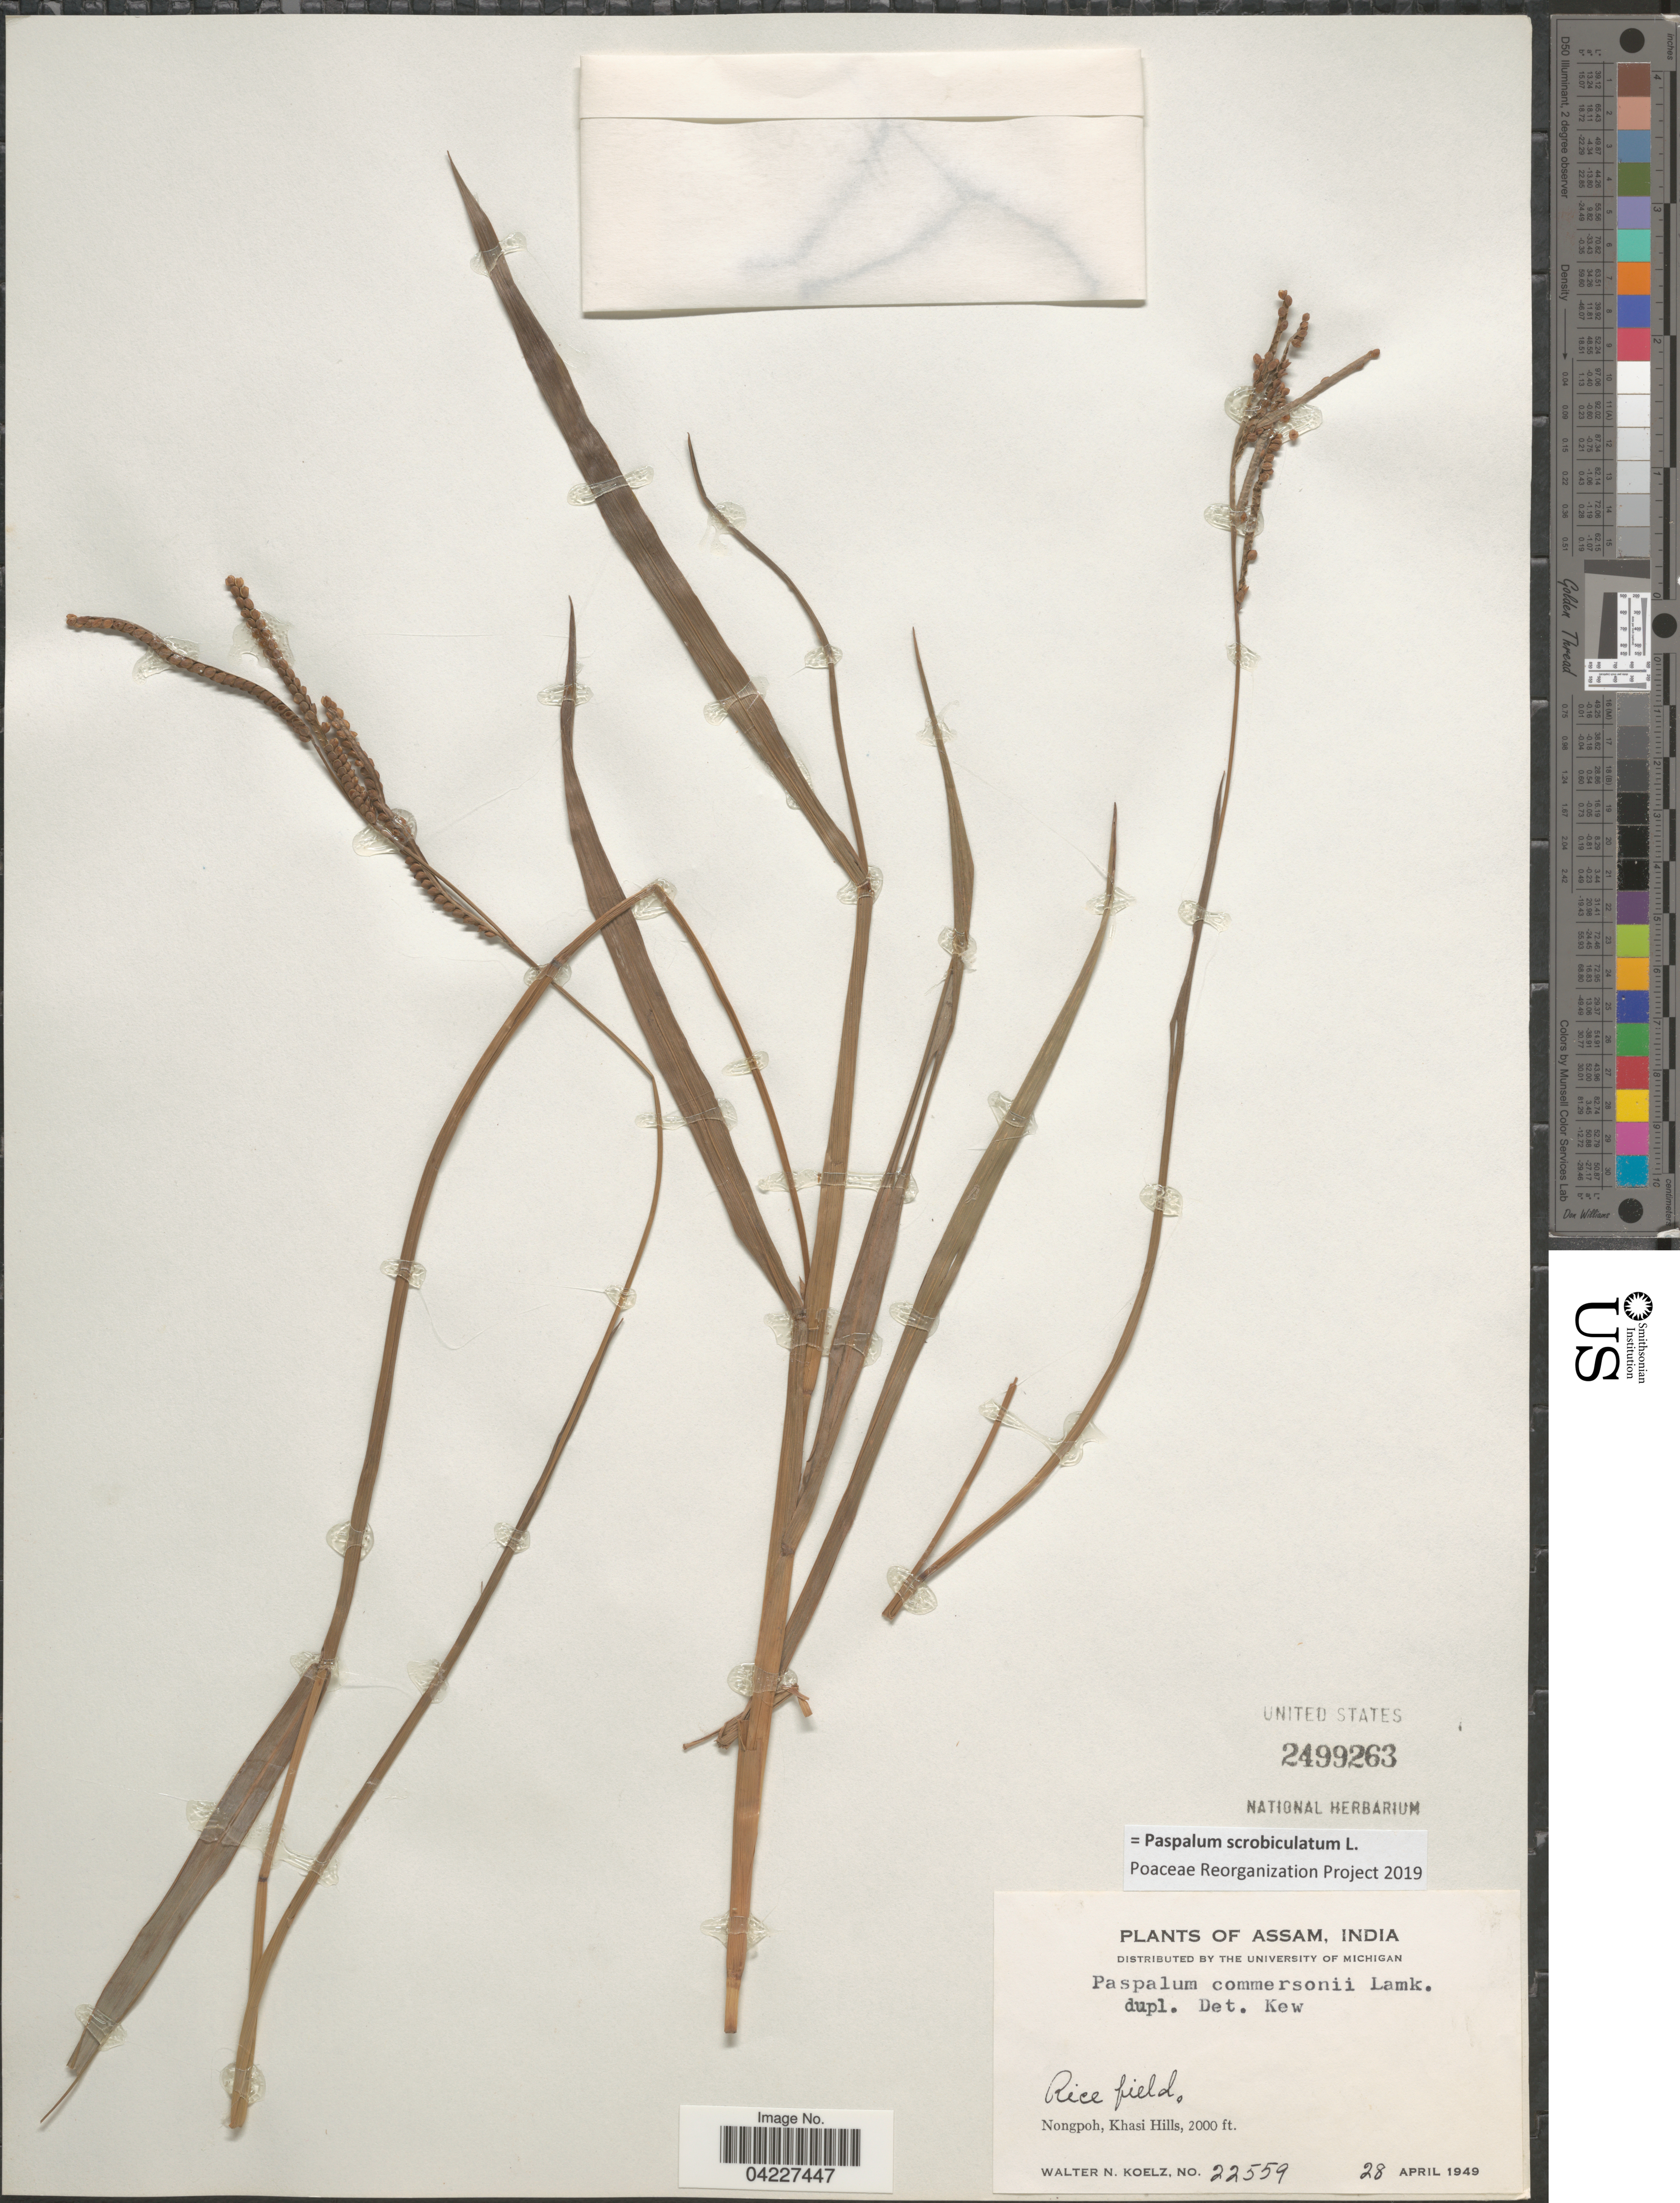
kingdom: Plantae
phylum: Tracheophyta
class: Liliopsida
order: Poales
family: Poaceae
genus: Paspalum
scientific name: Paspalum scrobiculatum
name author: L.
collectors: W. N. Koelz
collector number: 22559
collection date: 1949-04-28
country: India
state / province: Meghalaya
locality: Nongpoh, Khasi Hills.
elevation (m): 610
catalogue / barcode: US 2499263